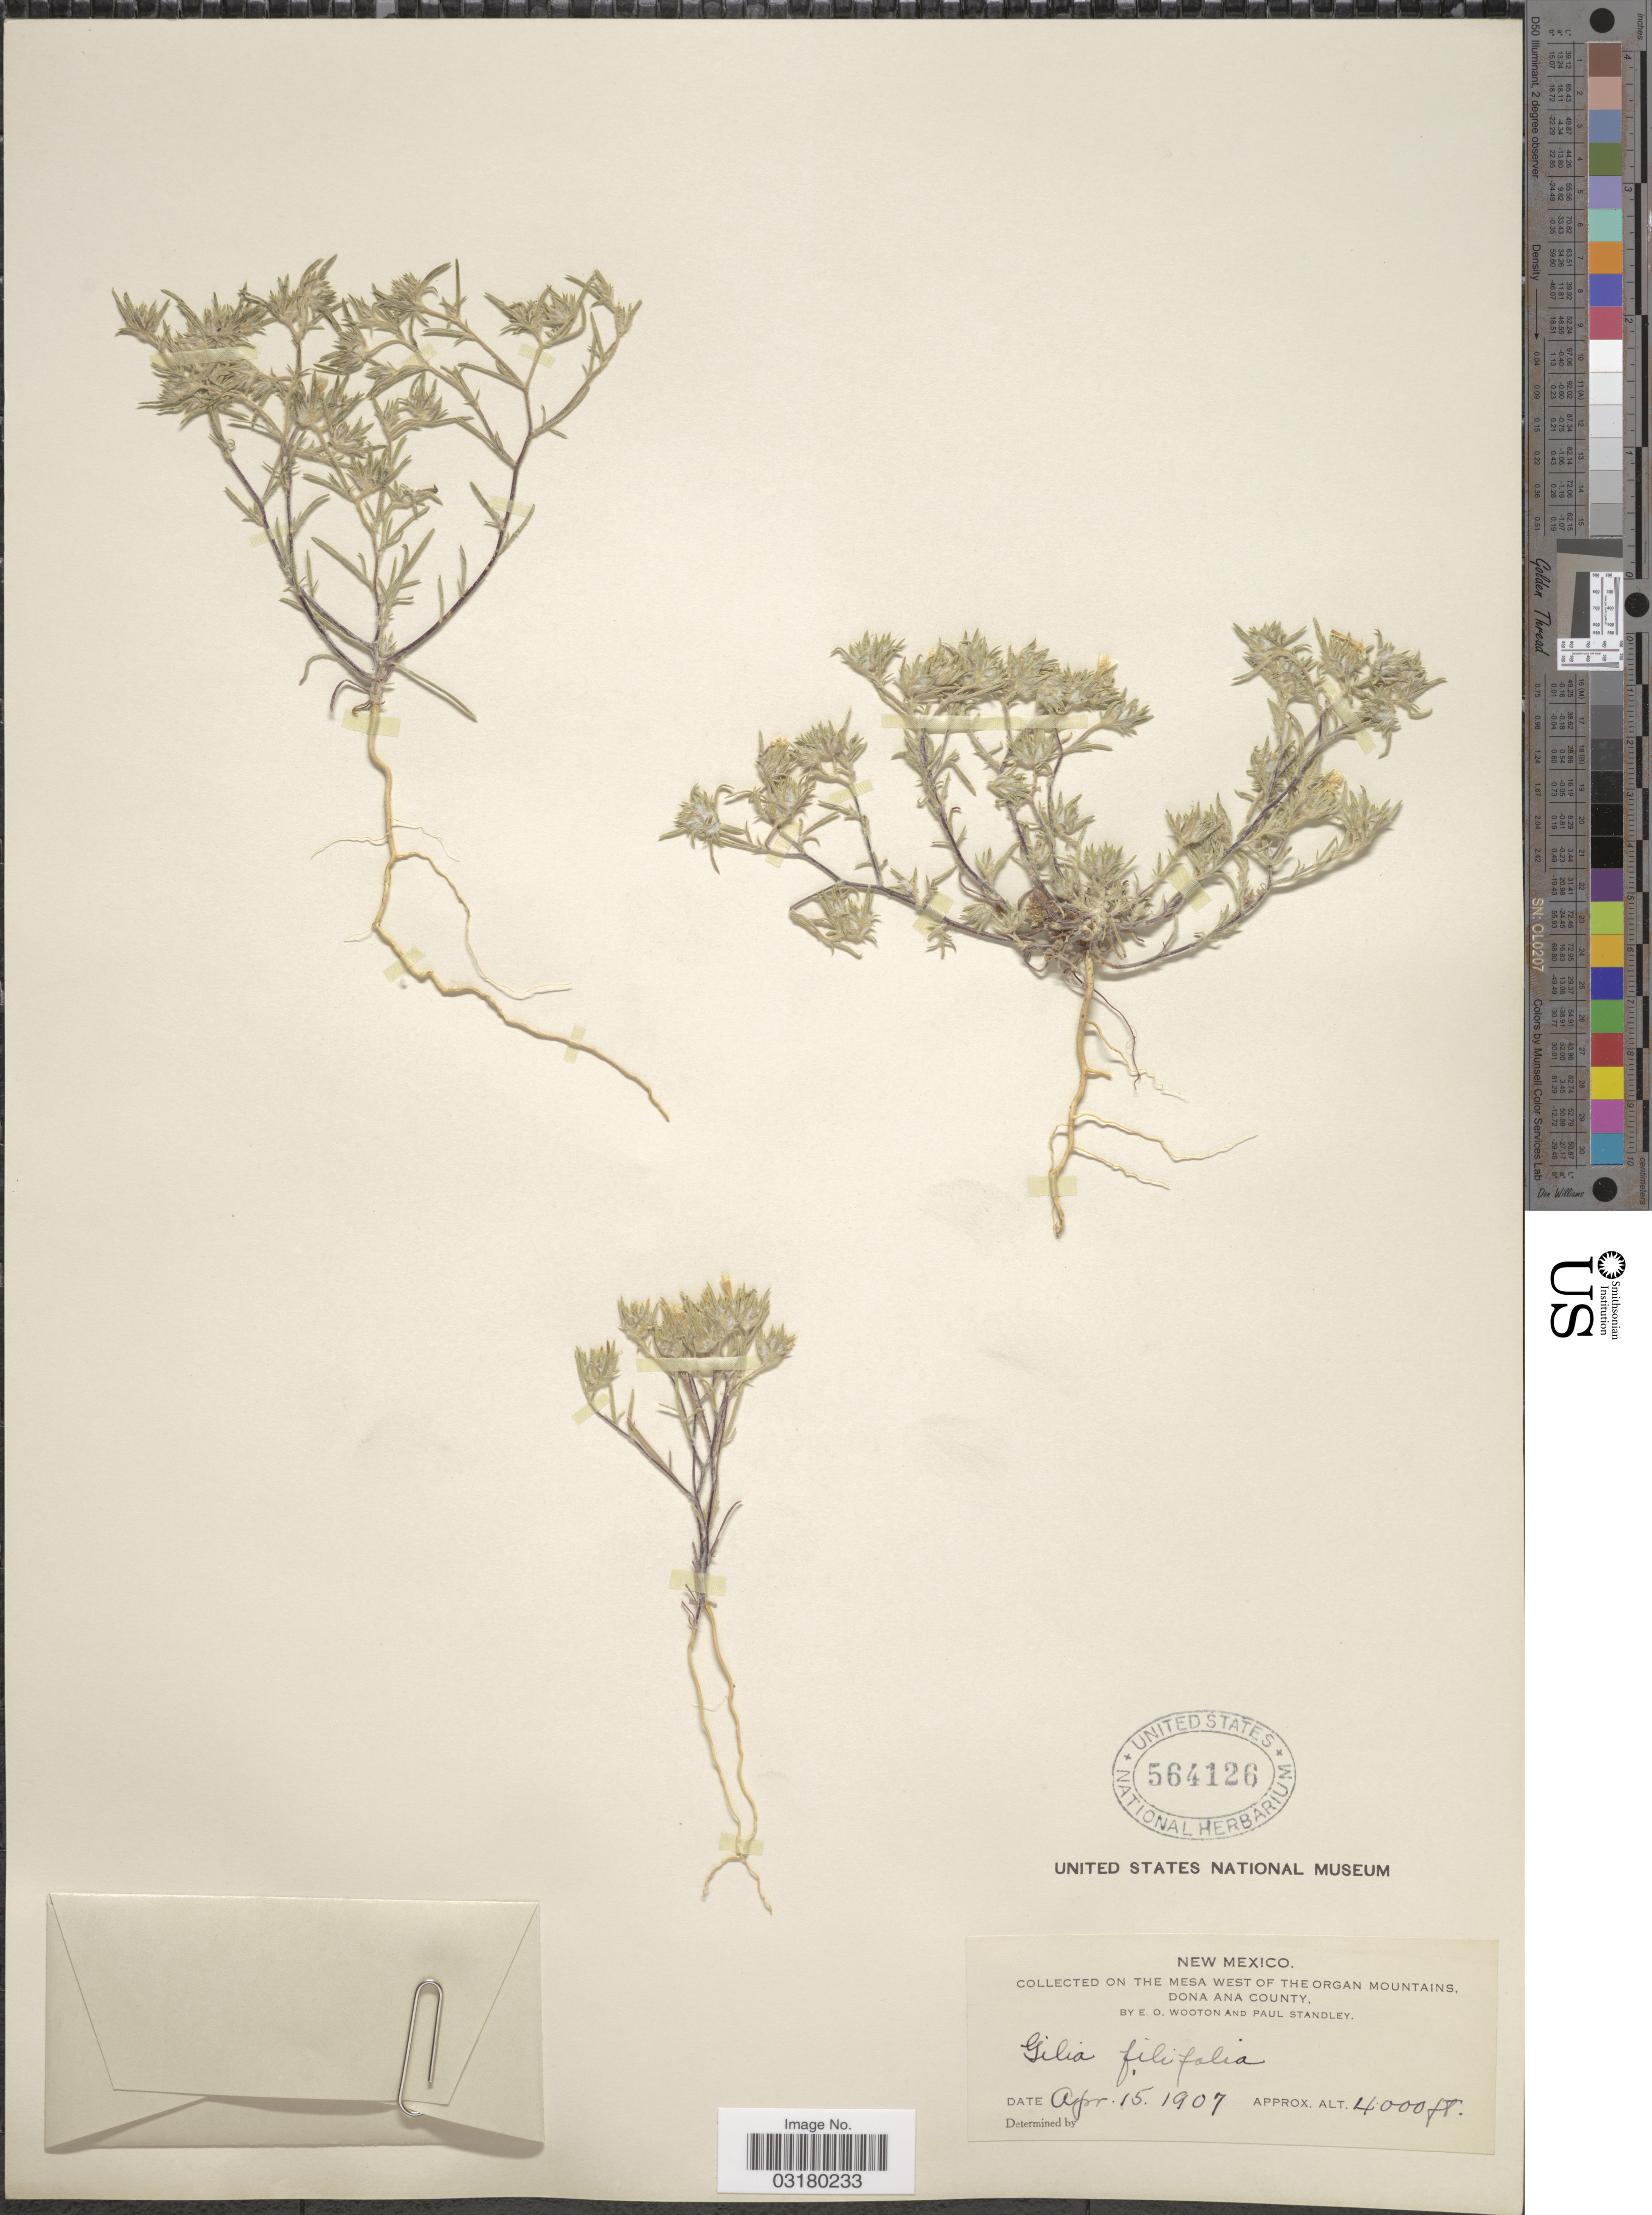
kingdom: Plantae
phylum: Tracheophyta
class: Magnoliopsida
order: Ericales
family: Polemoniaceae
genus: Eriastrum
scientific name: Eriastrum filifolium (Nutt.) Wooton & Standl.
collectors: E. O. Wooton & P. C. Standley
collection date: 1907-04-15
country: United States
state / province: New Mexico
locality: On the Mesa of the Organ Mountains, Dona Ana County.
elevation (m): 1219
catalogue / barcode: US 564126